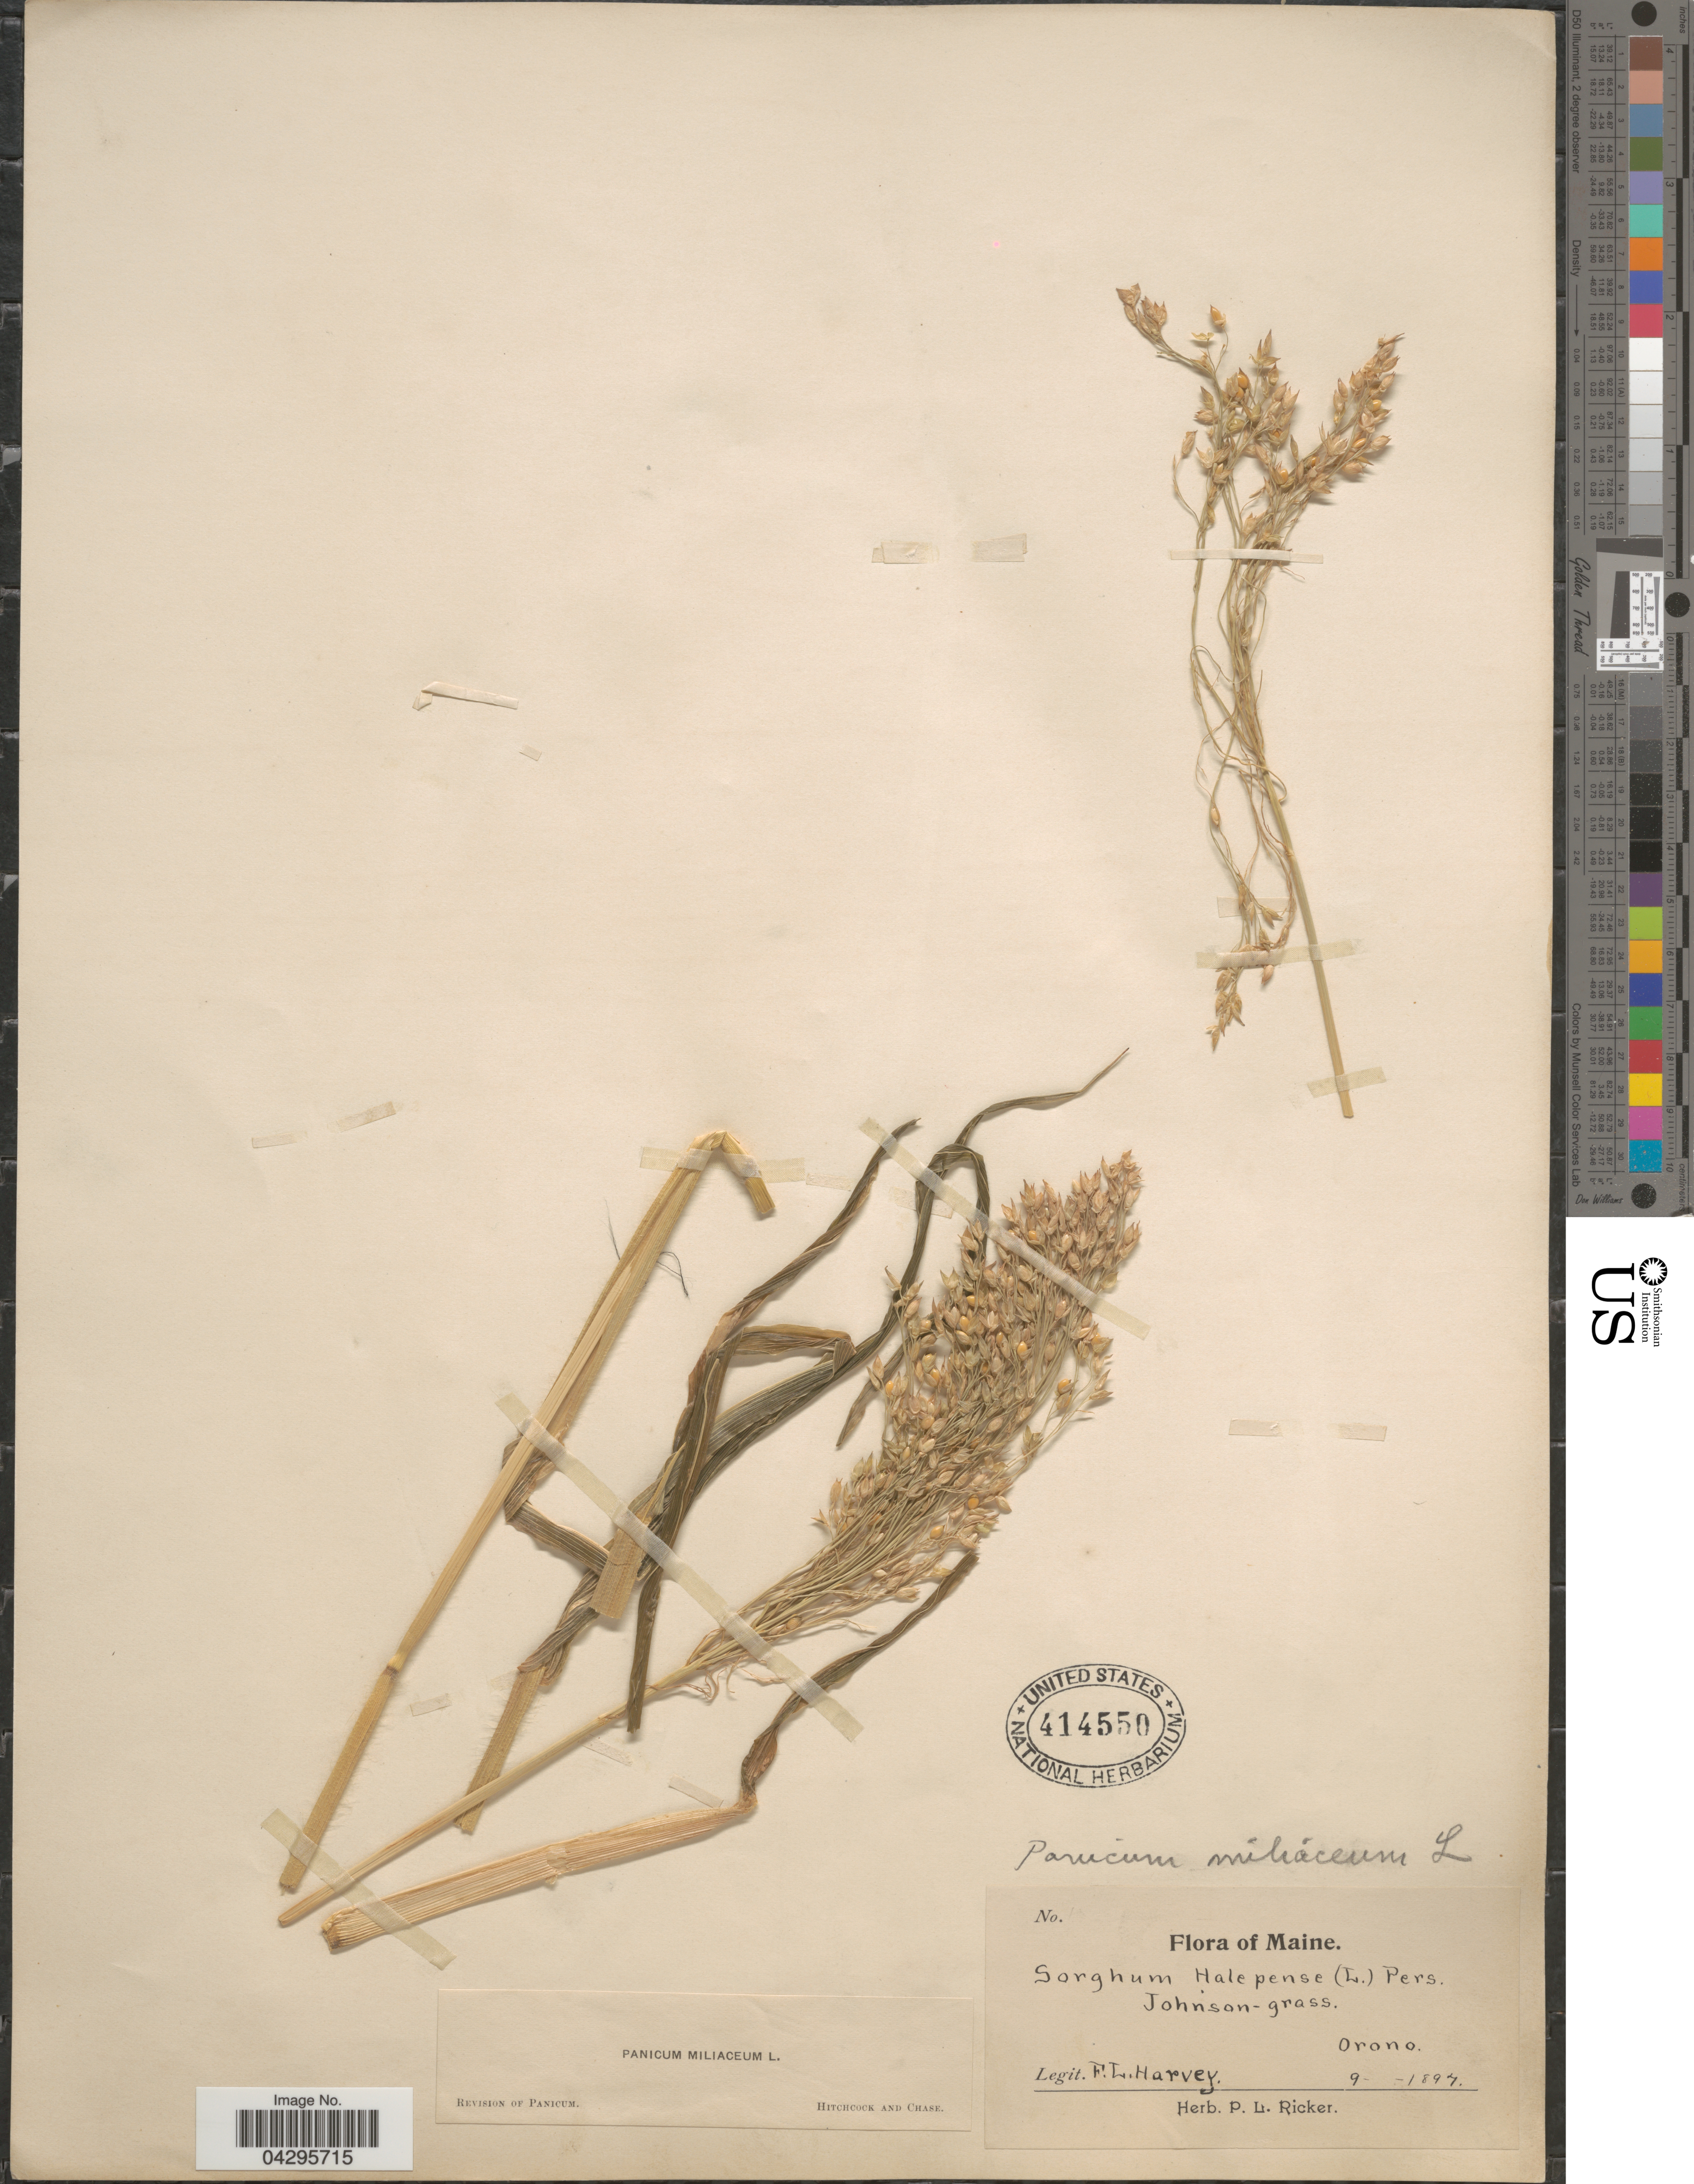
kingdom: Plantae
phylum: Tracheophyta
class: Liliopsida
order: Poales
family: Poaceae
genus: Panicum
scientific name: Panicum miliaceum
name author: L.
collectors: F. L. Harvey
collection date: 1897-09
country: United States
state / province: Maine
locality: Johnson-grass. Orono.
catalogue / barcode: US 414550